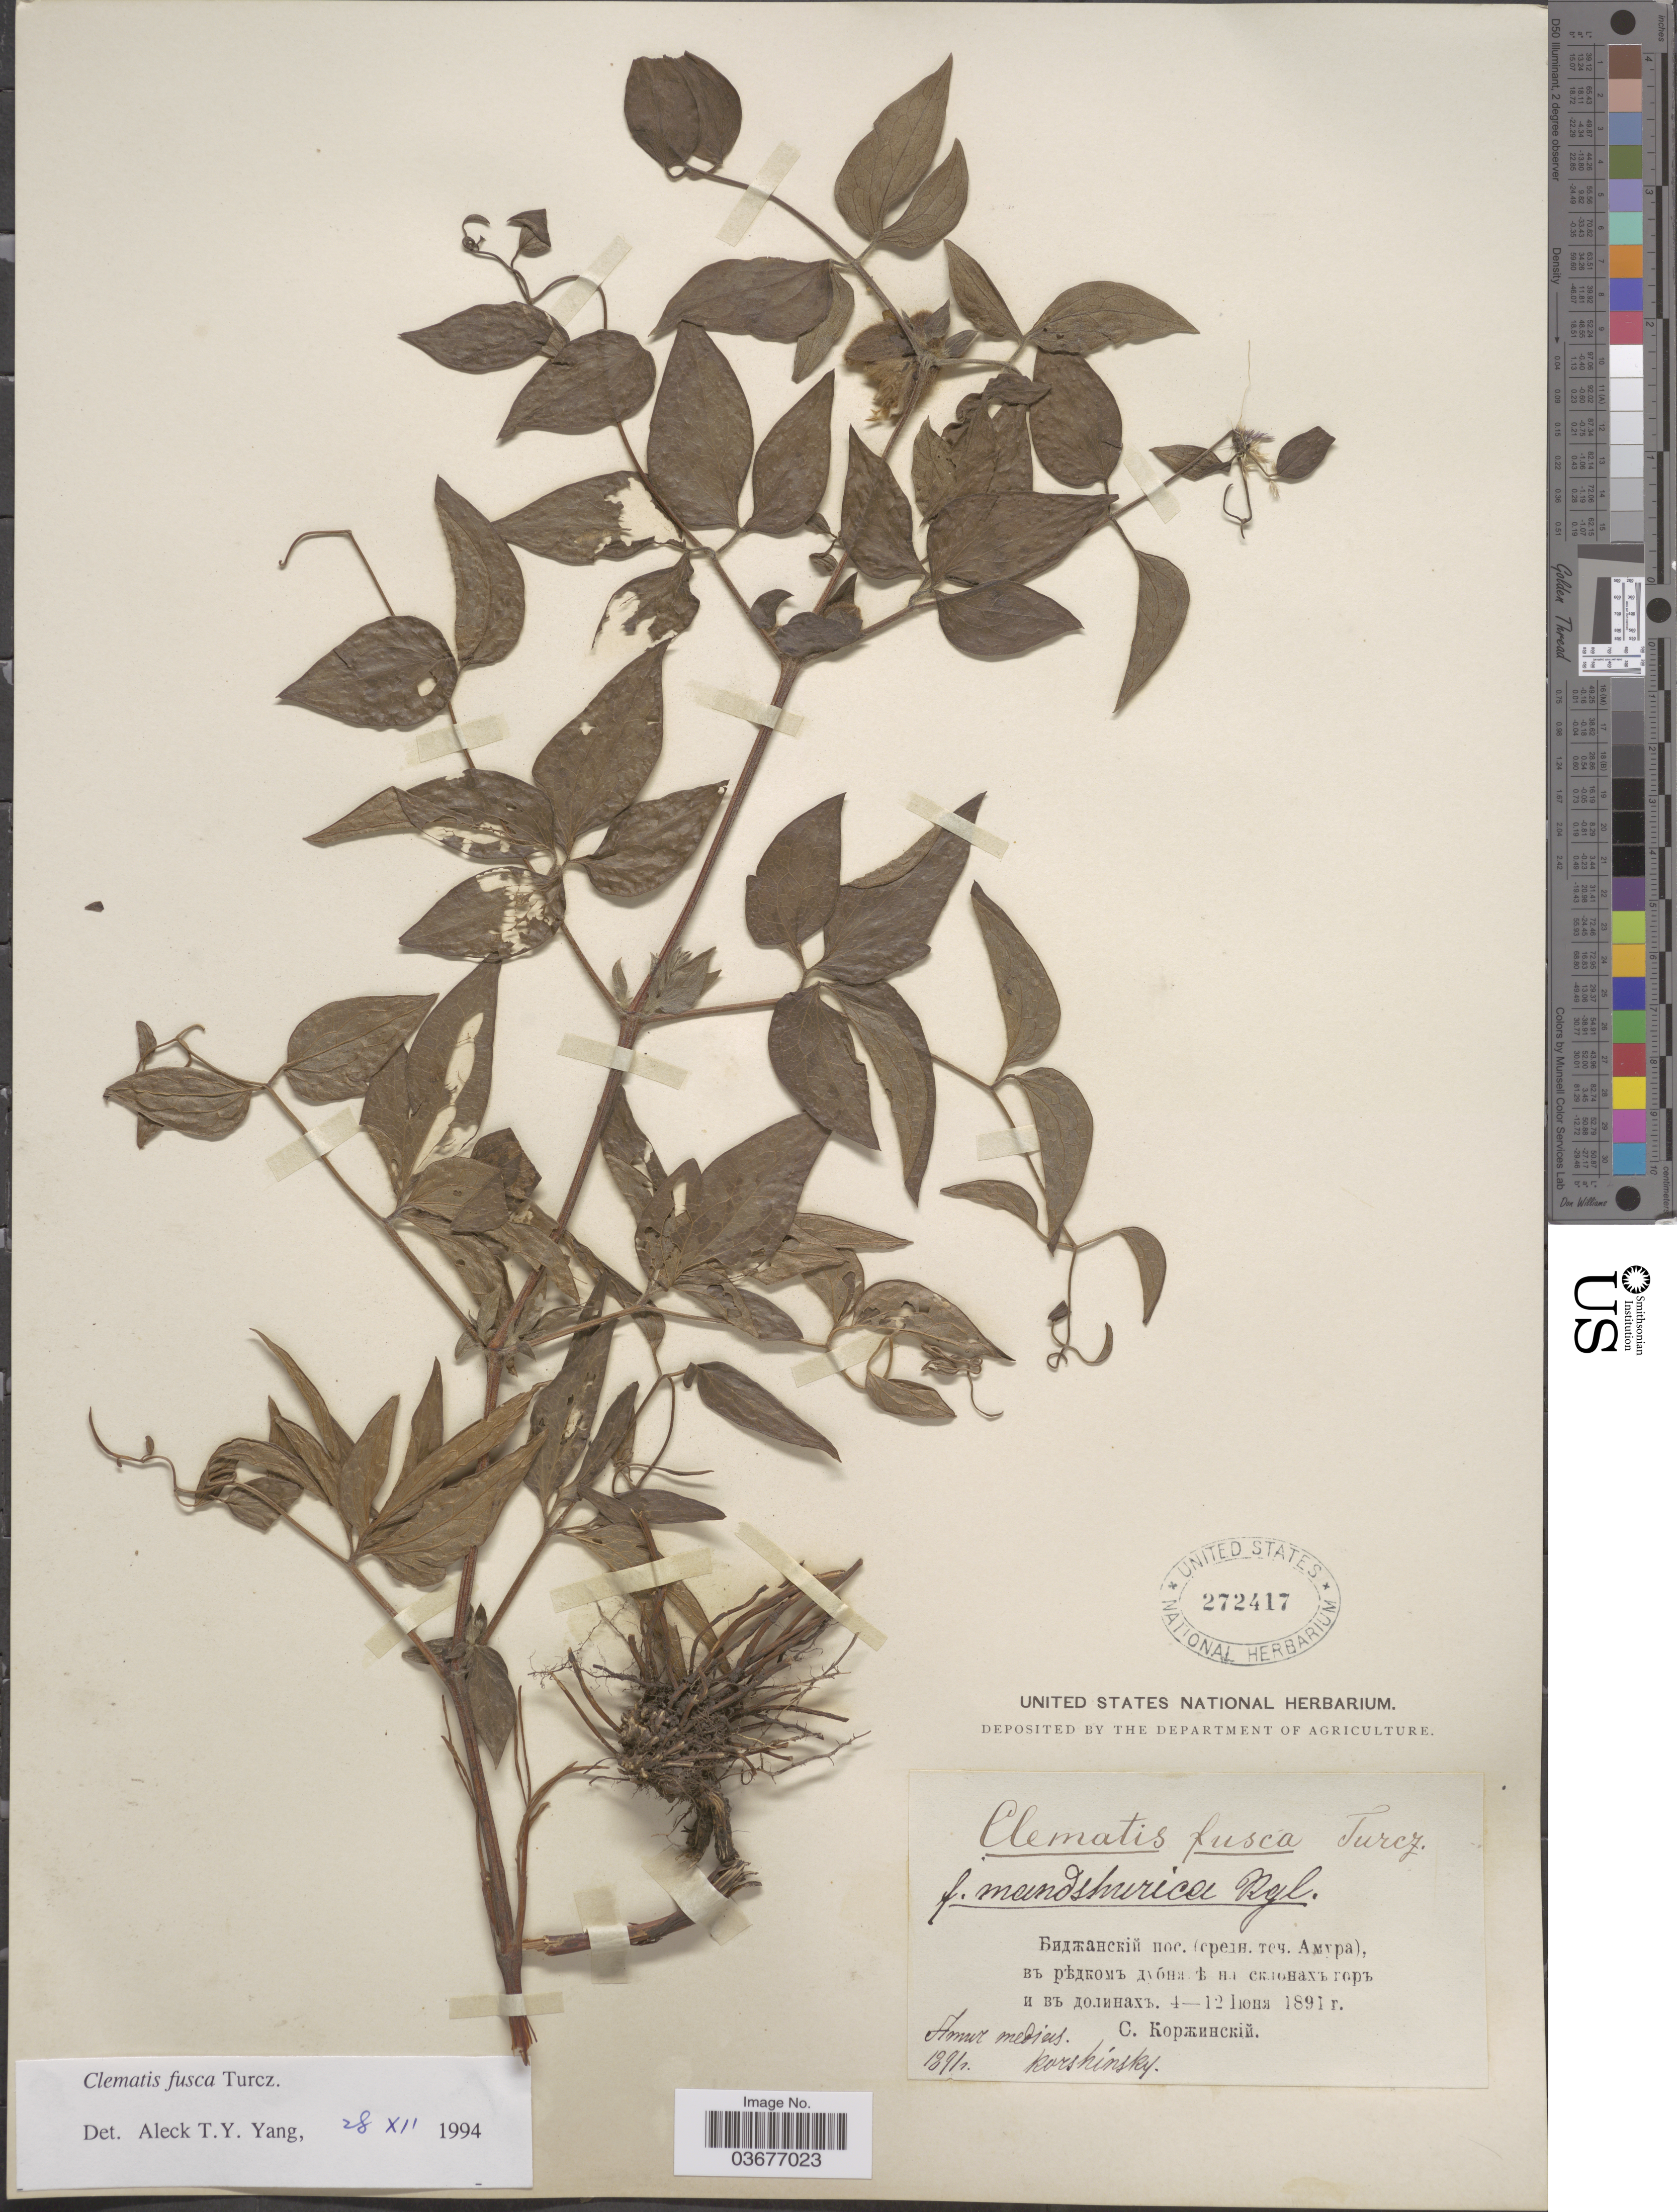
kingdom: Plantae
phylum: Tracheophyta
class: Magnoliopsida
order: Ranunculales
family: Ranunculaceae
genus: Clematis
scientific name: Clematis fusca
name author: Turcz.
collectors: Korshinsky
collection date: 1891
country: Russian Federation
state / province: Amur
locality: X. Amur medius.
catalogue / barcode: US 272417